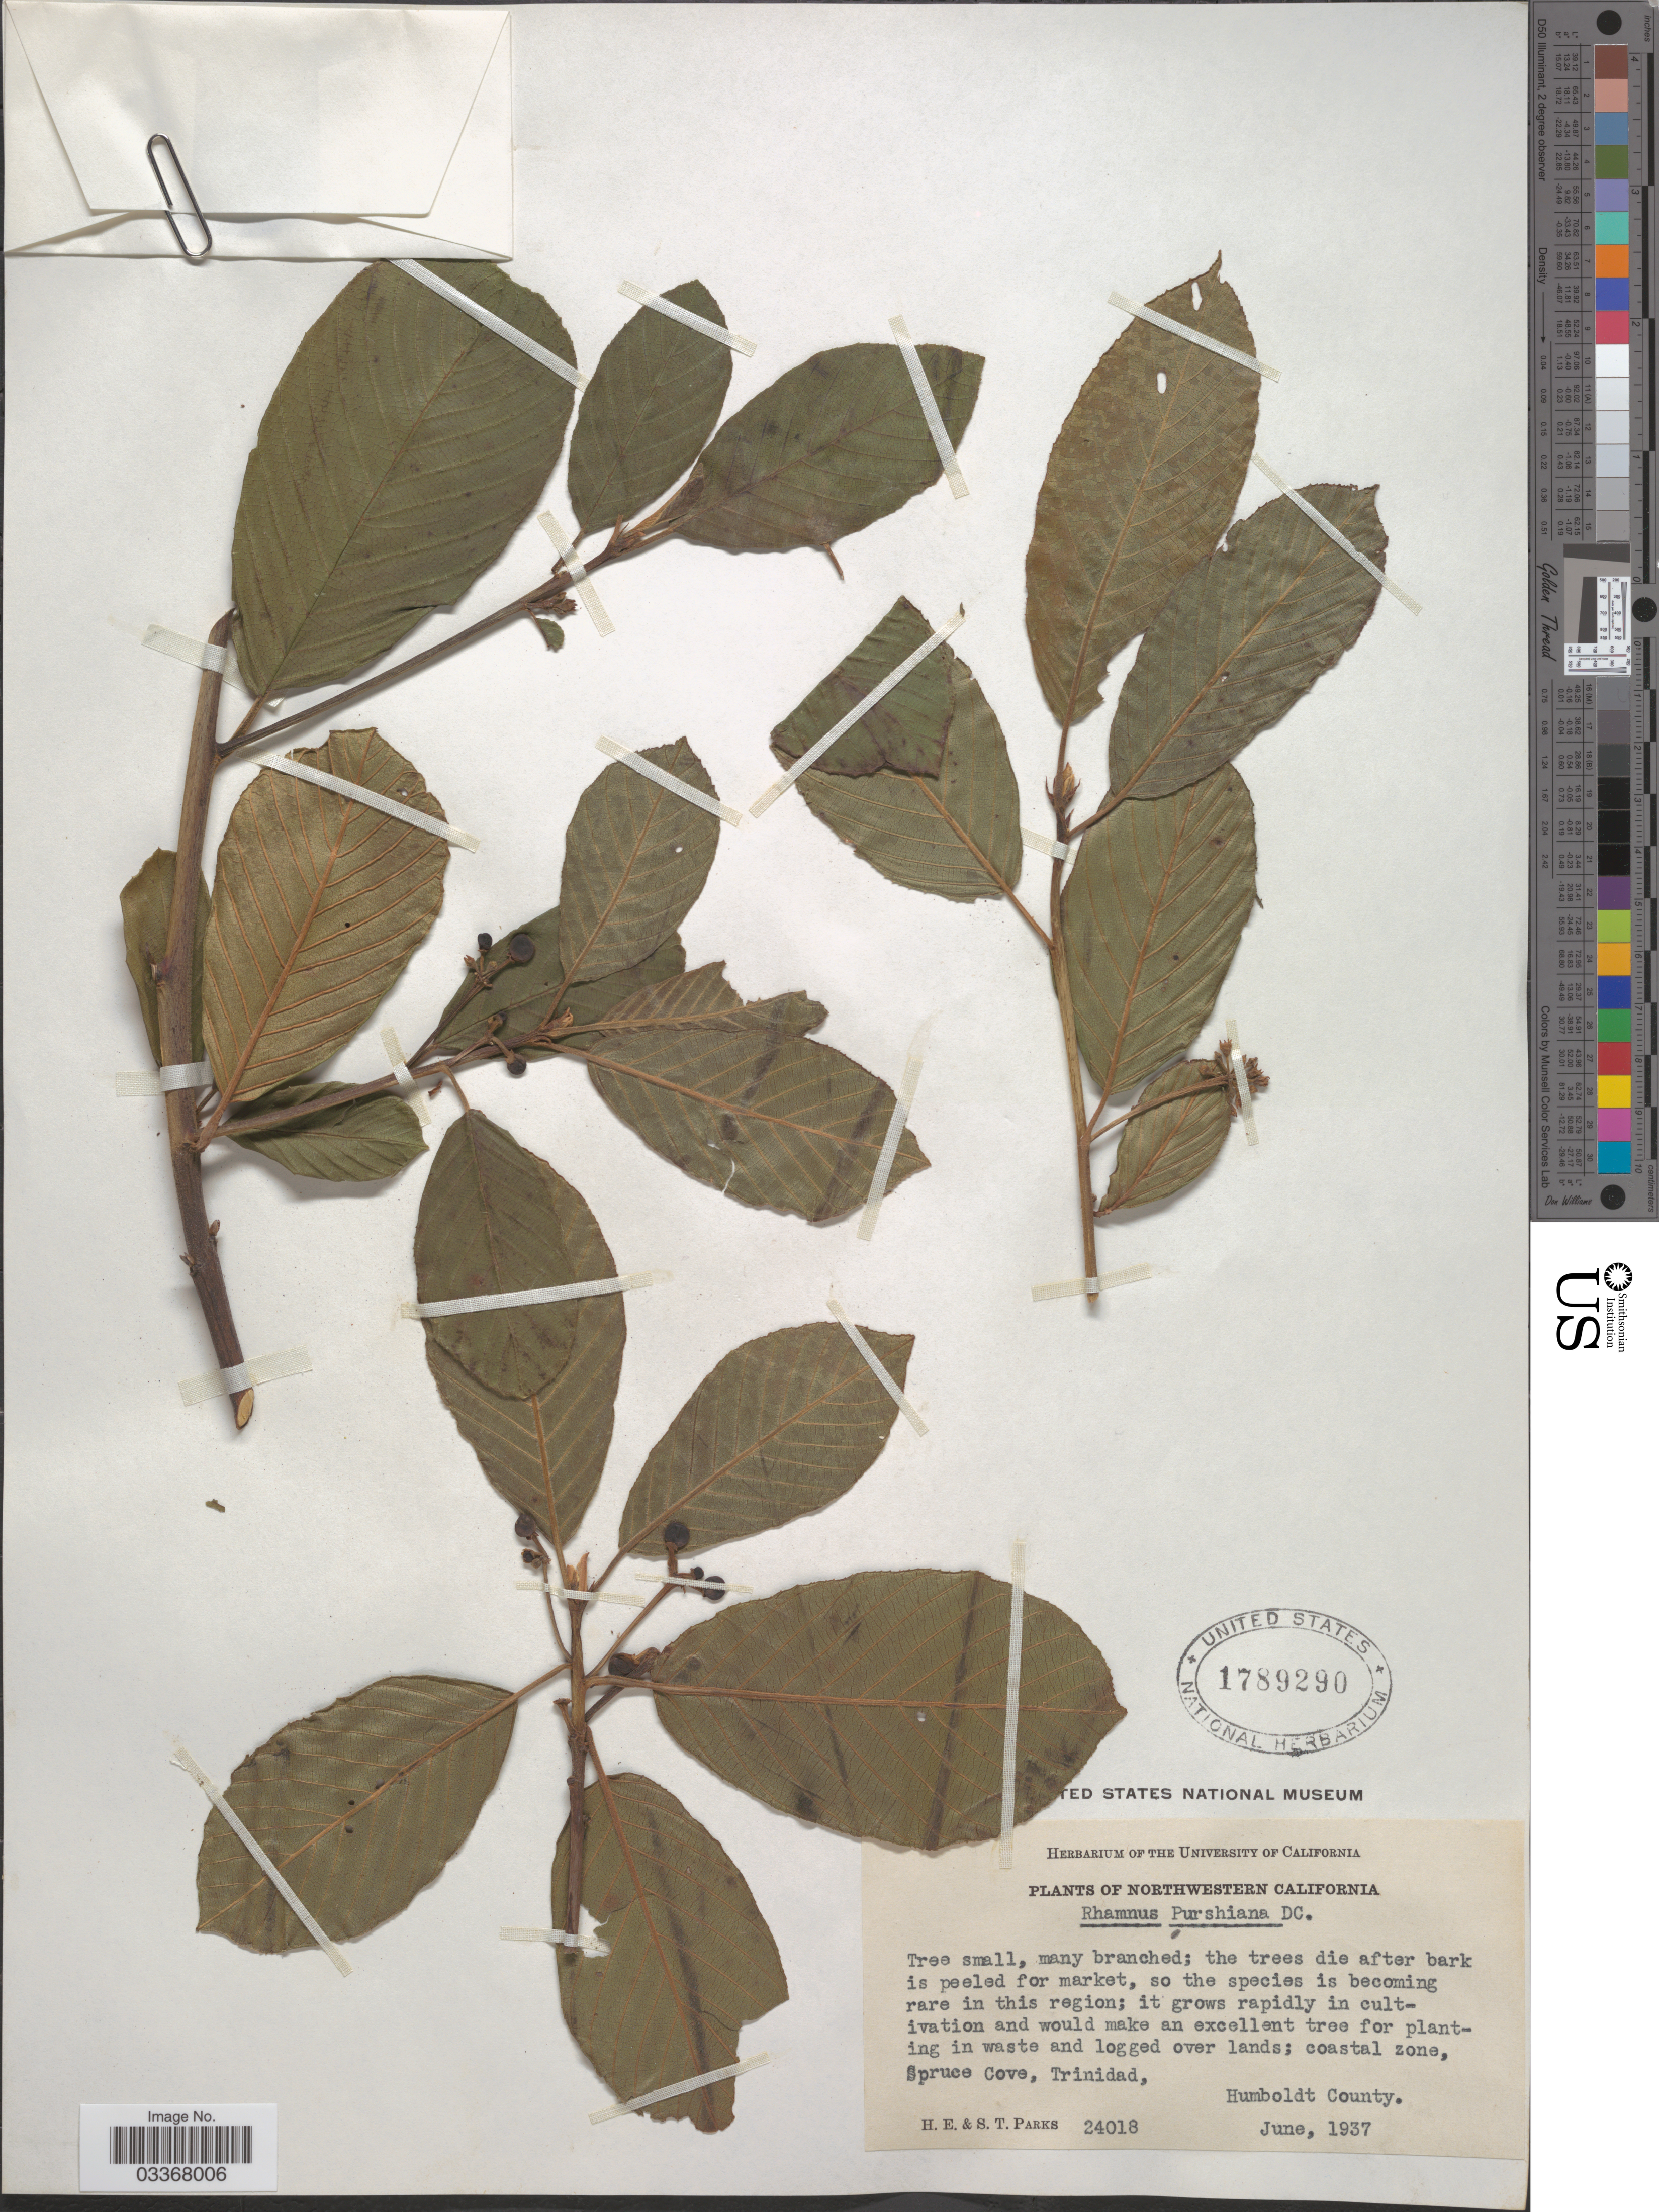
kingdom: Plantae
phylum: Tracheophyta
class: Magnoliopsida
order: Rosales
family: Rhamnaceae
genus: Frangula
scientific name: Frangula purshiana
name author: (DC.) A. Gray ex J.G. Cooper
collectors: H. E. Parks & S. Parks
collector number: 24018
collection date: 1937-06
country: United States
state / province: California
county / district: Humboldt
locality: Northwestern California, coastal zone, Spruce Cove, Trinidad, Humboldt County.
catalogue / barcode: US 1789290